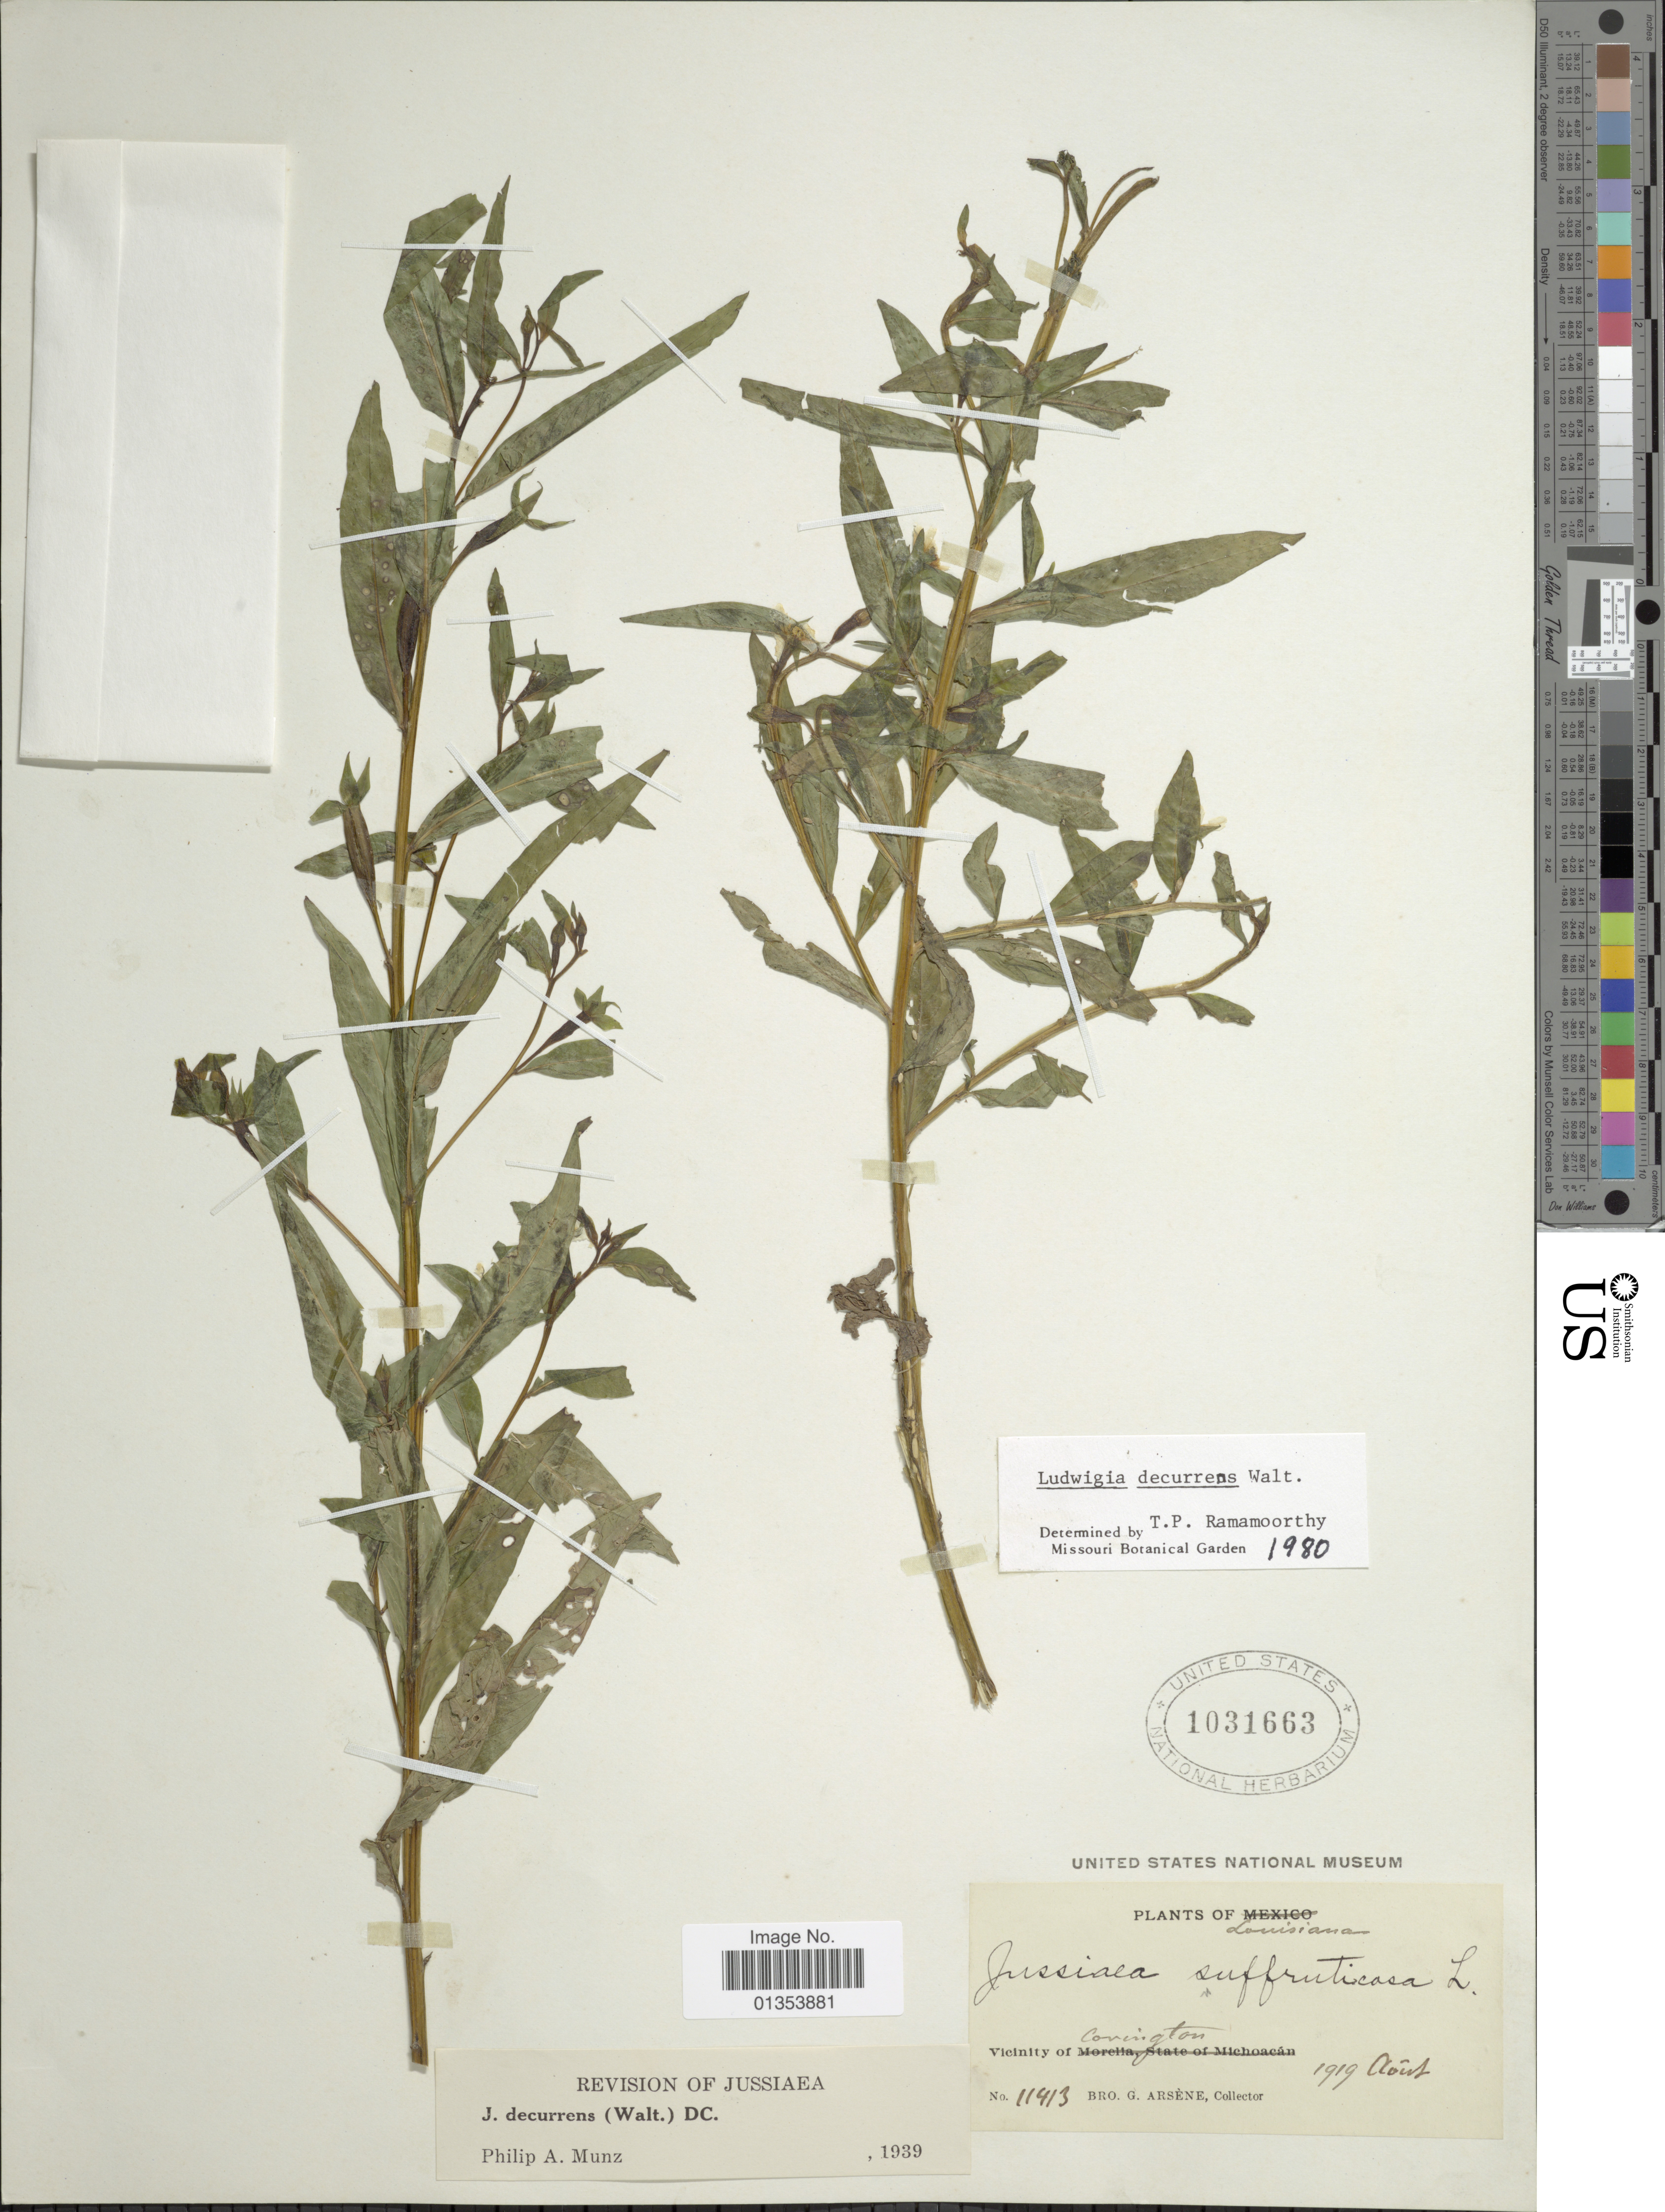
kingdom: Plantae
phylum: Tracheophyta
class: Magnoliopsida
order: Myrtales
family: Onagraceae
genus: Ludwigia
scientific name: Ludwigia decurrens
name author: Walter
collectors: Bro. G. Arsène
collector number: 11413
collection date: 1919-08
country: United States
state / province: Louisiana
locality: Vicinity of Corington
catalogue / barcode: US 1031663